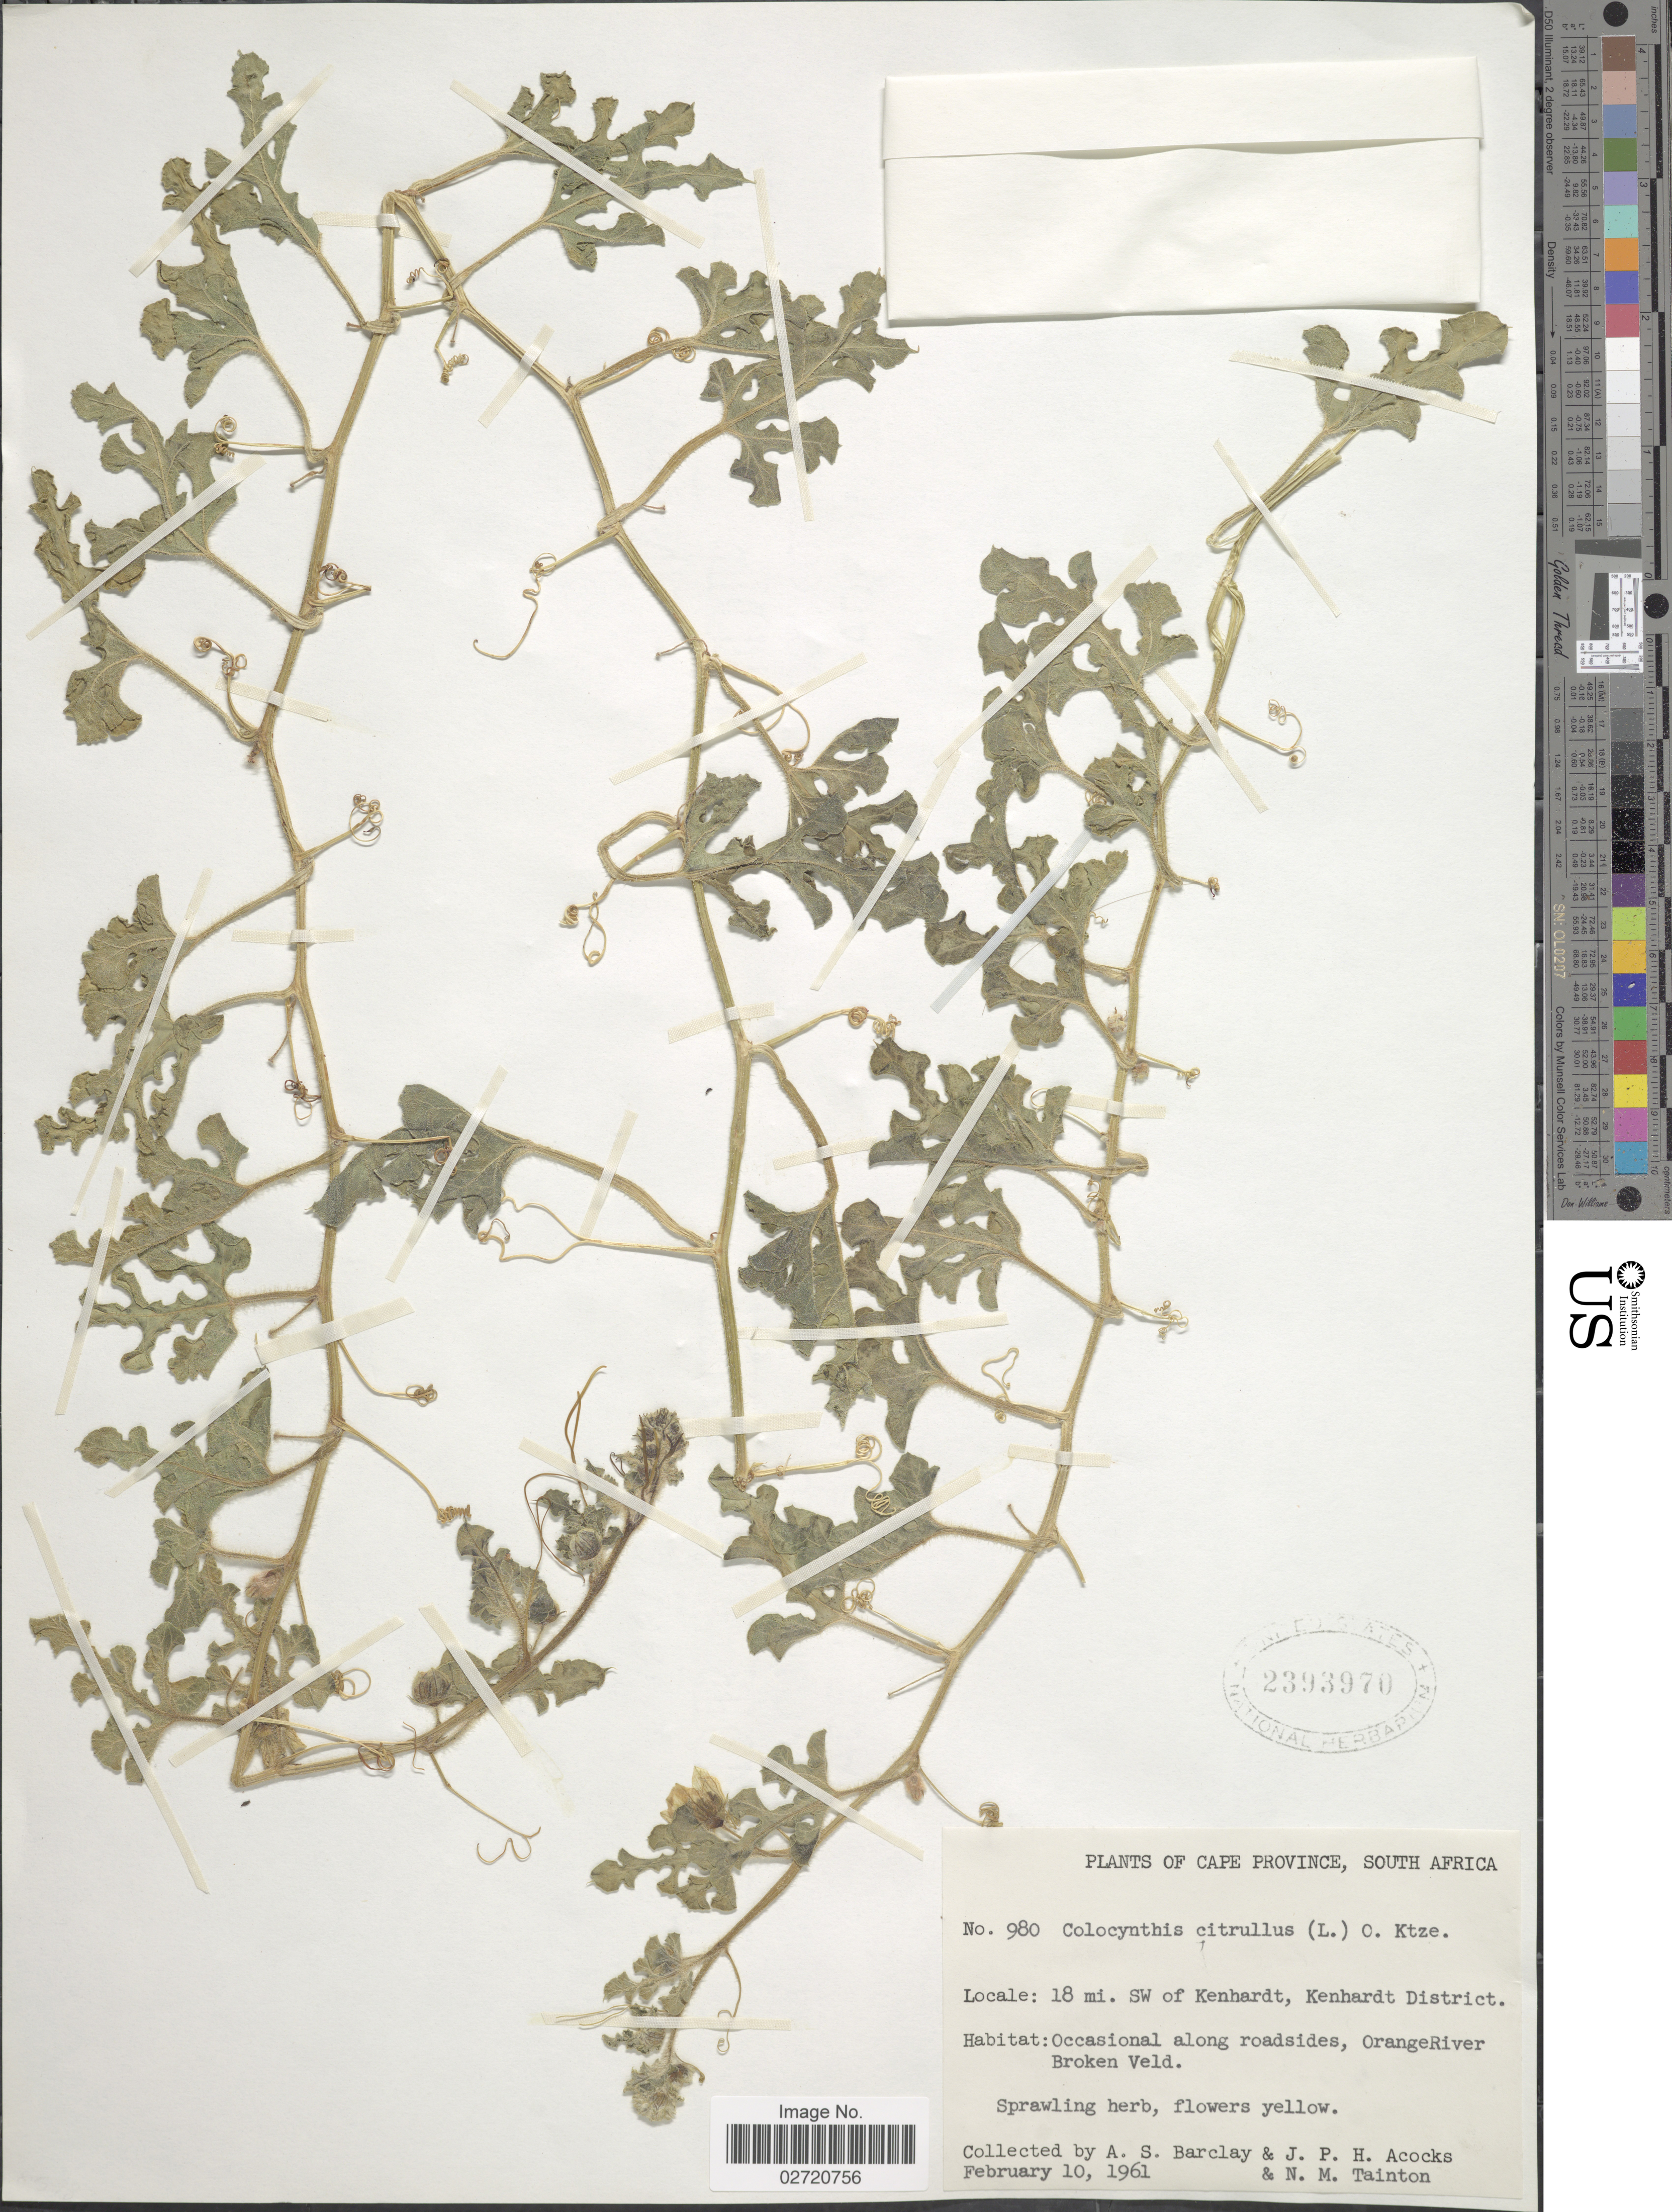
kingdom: Plantae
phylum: Tracheophyta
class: Magnoliopsida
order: Cucurbitales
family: Cucurbitaceae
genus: Citrullus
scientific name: Citrullus colocynthis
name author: (L.) Schrad.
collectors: A. S. Barclay, J. P. Acocks & N. Tainton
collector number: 980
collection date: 1961-02-10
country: South Africa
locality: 18 mi. SW of Kendarth, Kendarth District. Occasional along roadsides, OrangeRiver, Broken Veld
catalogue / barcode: US 2393970